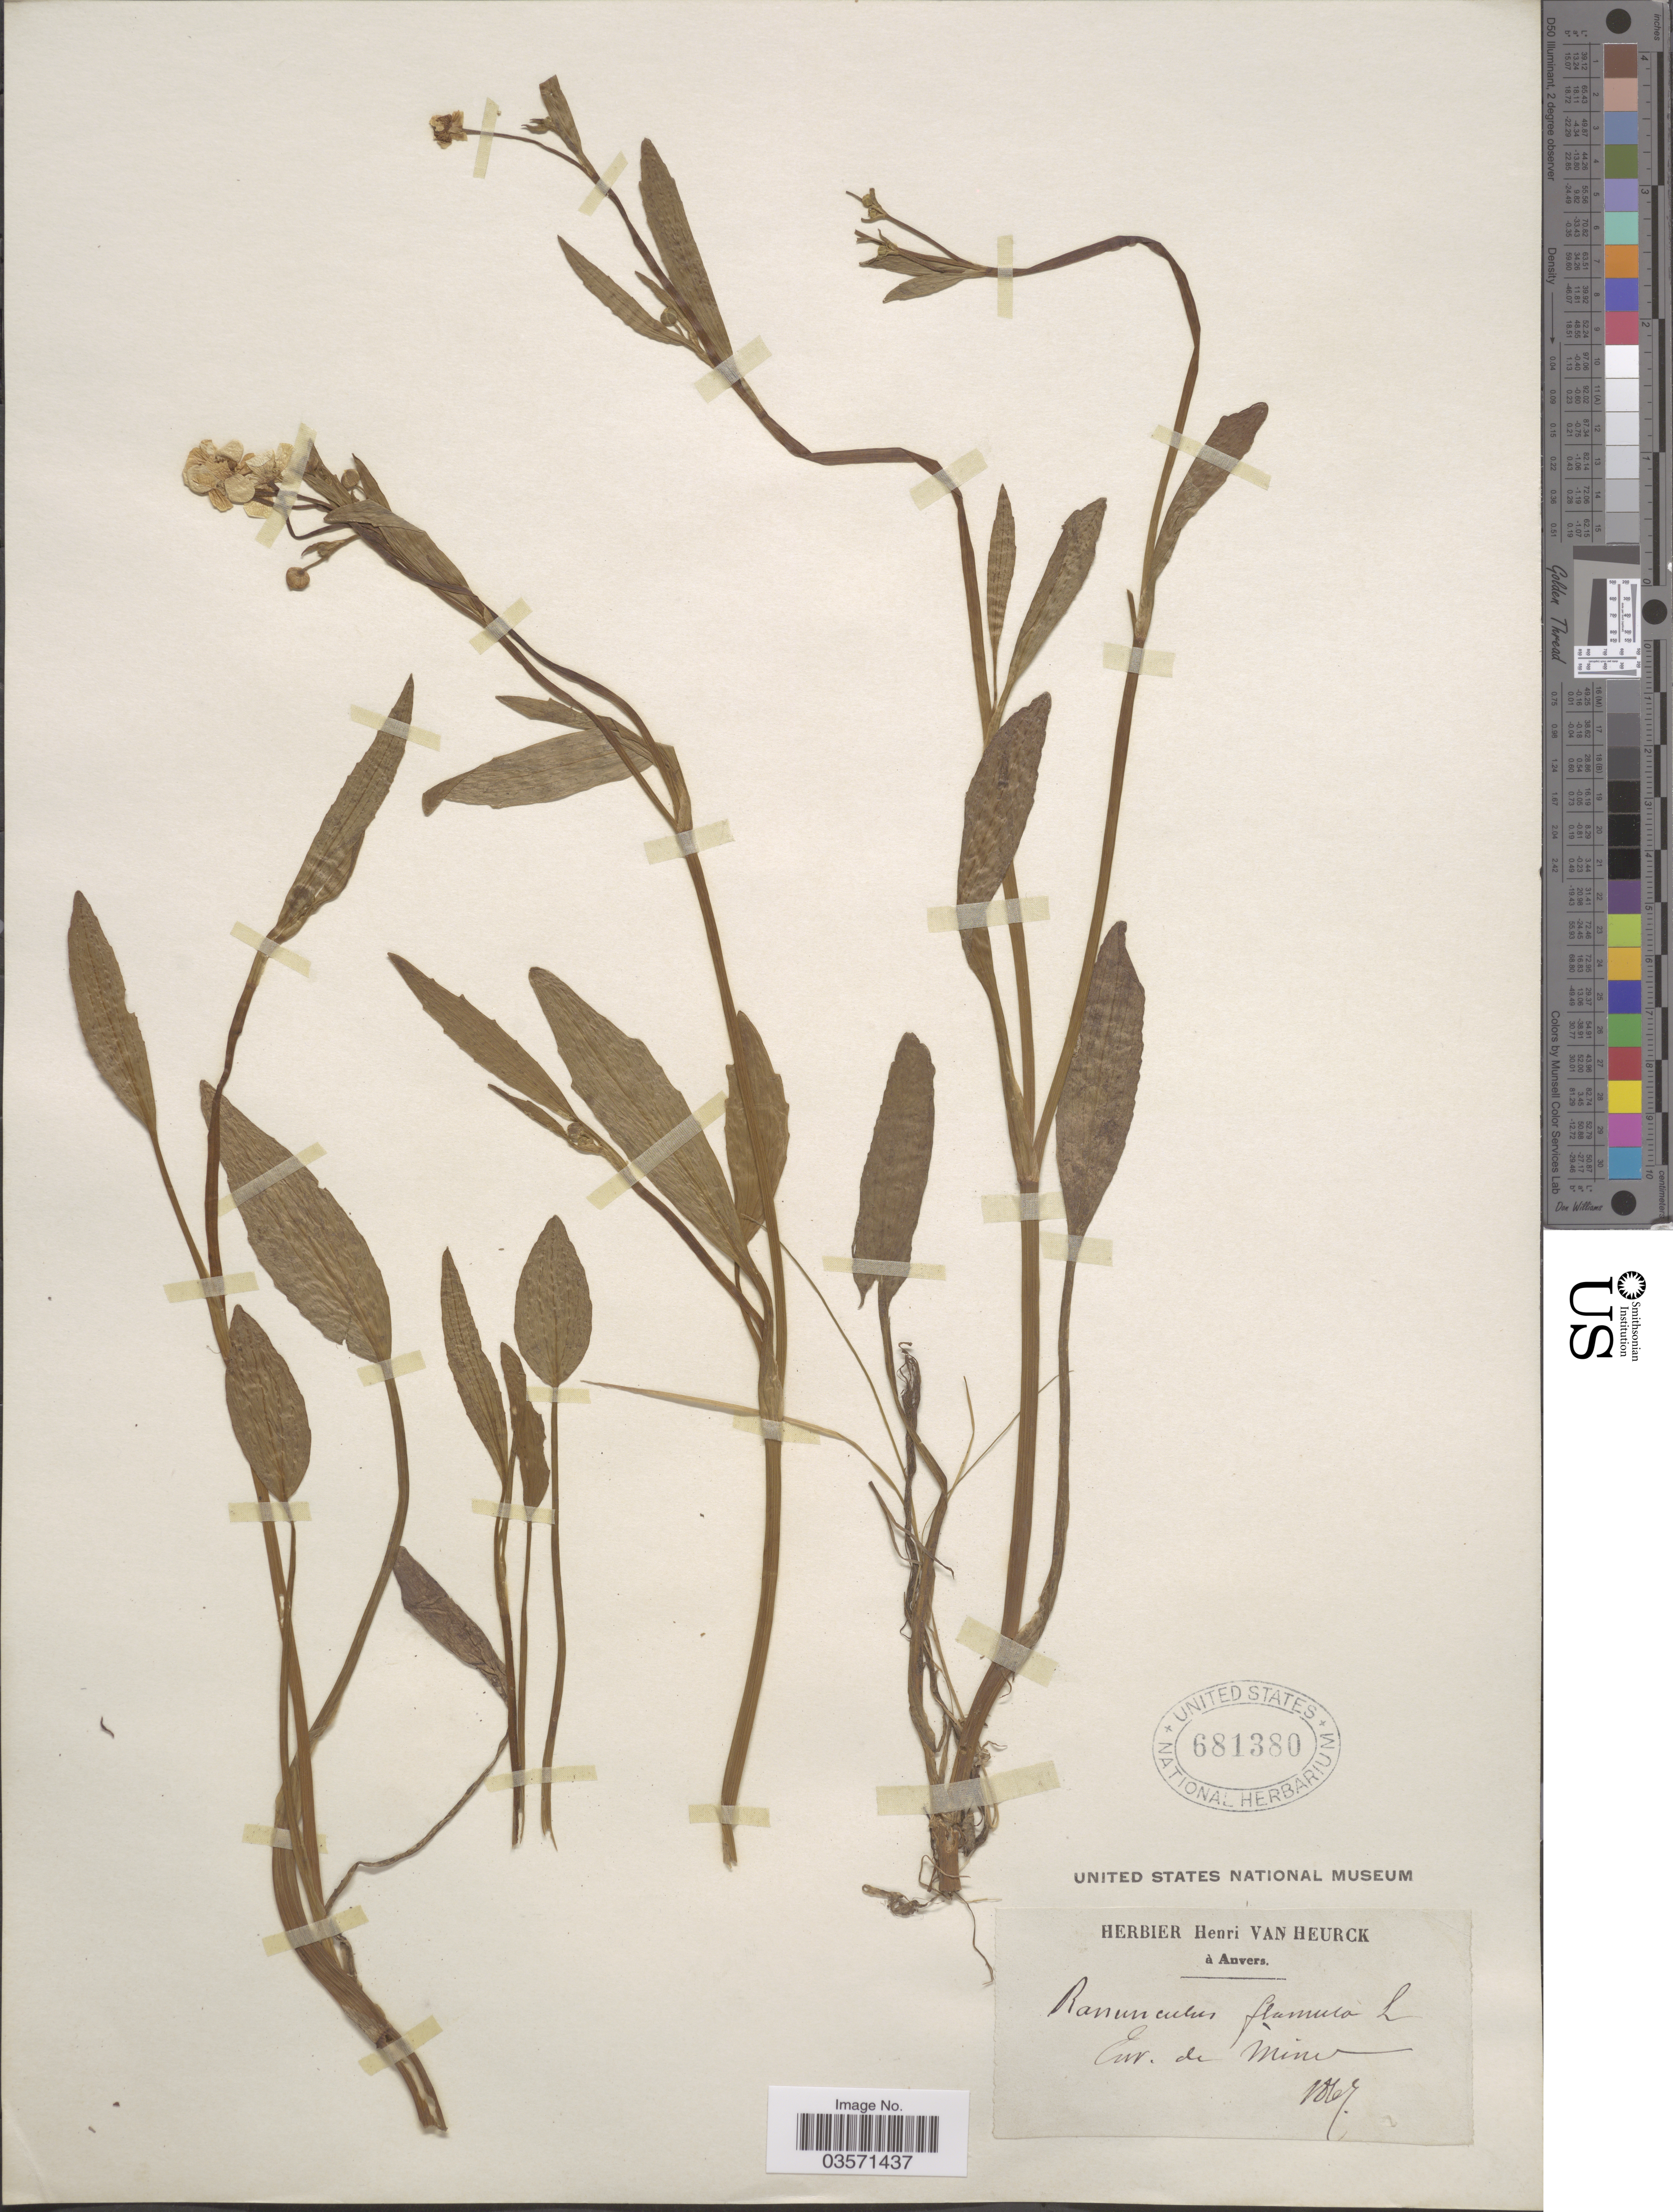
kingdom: Plantae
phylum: Tracheophyta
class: Magnoliopsida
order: Ranunculales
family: Ranunculaceae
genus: Ranunculus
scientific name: Ranunculus flammula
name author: L.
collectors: ex Herb Henri van Heurck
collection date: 1867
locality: Env. de Mind. [interpreted]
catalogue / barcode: US 681380